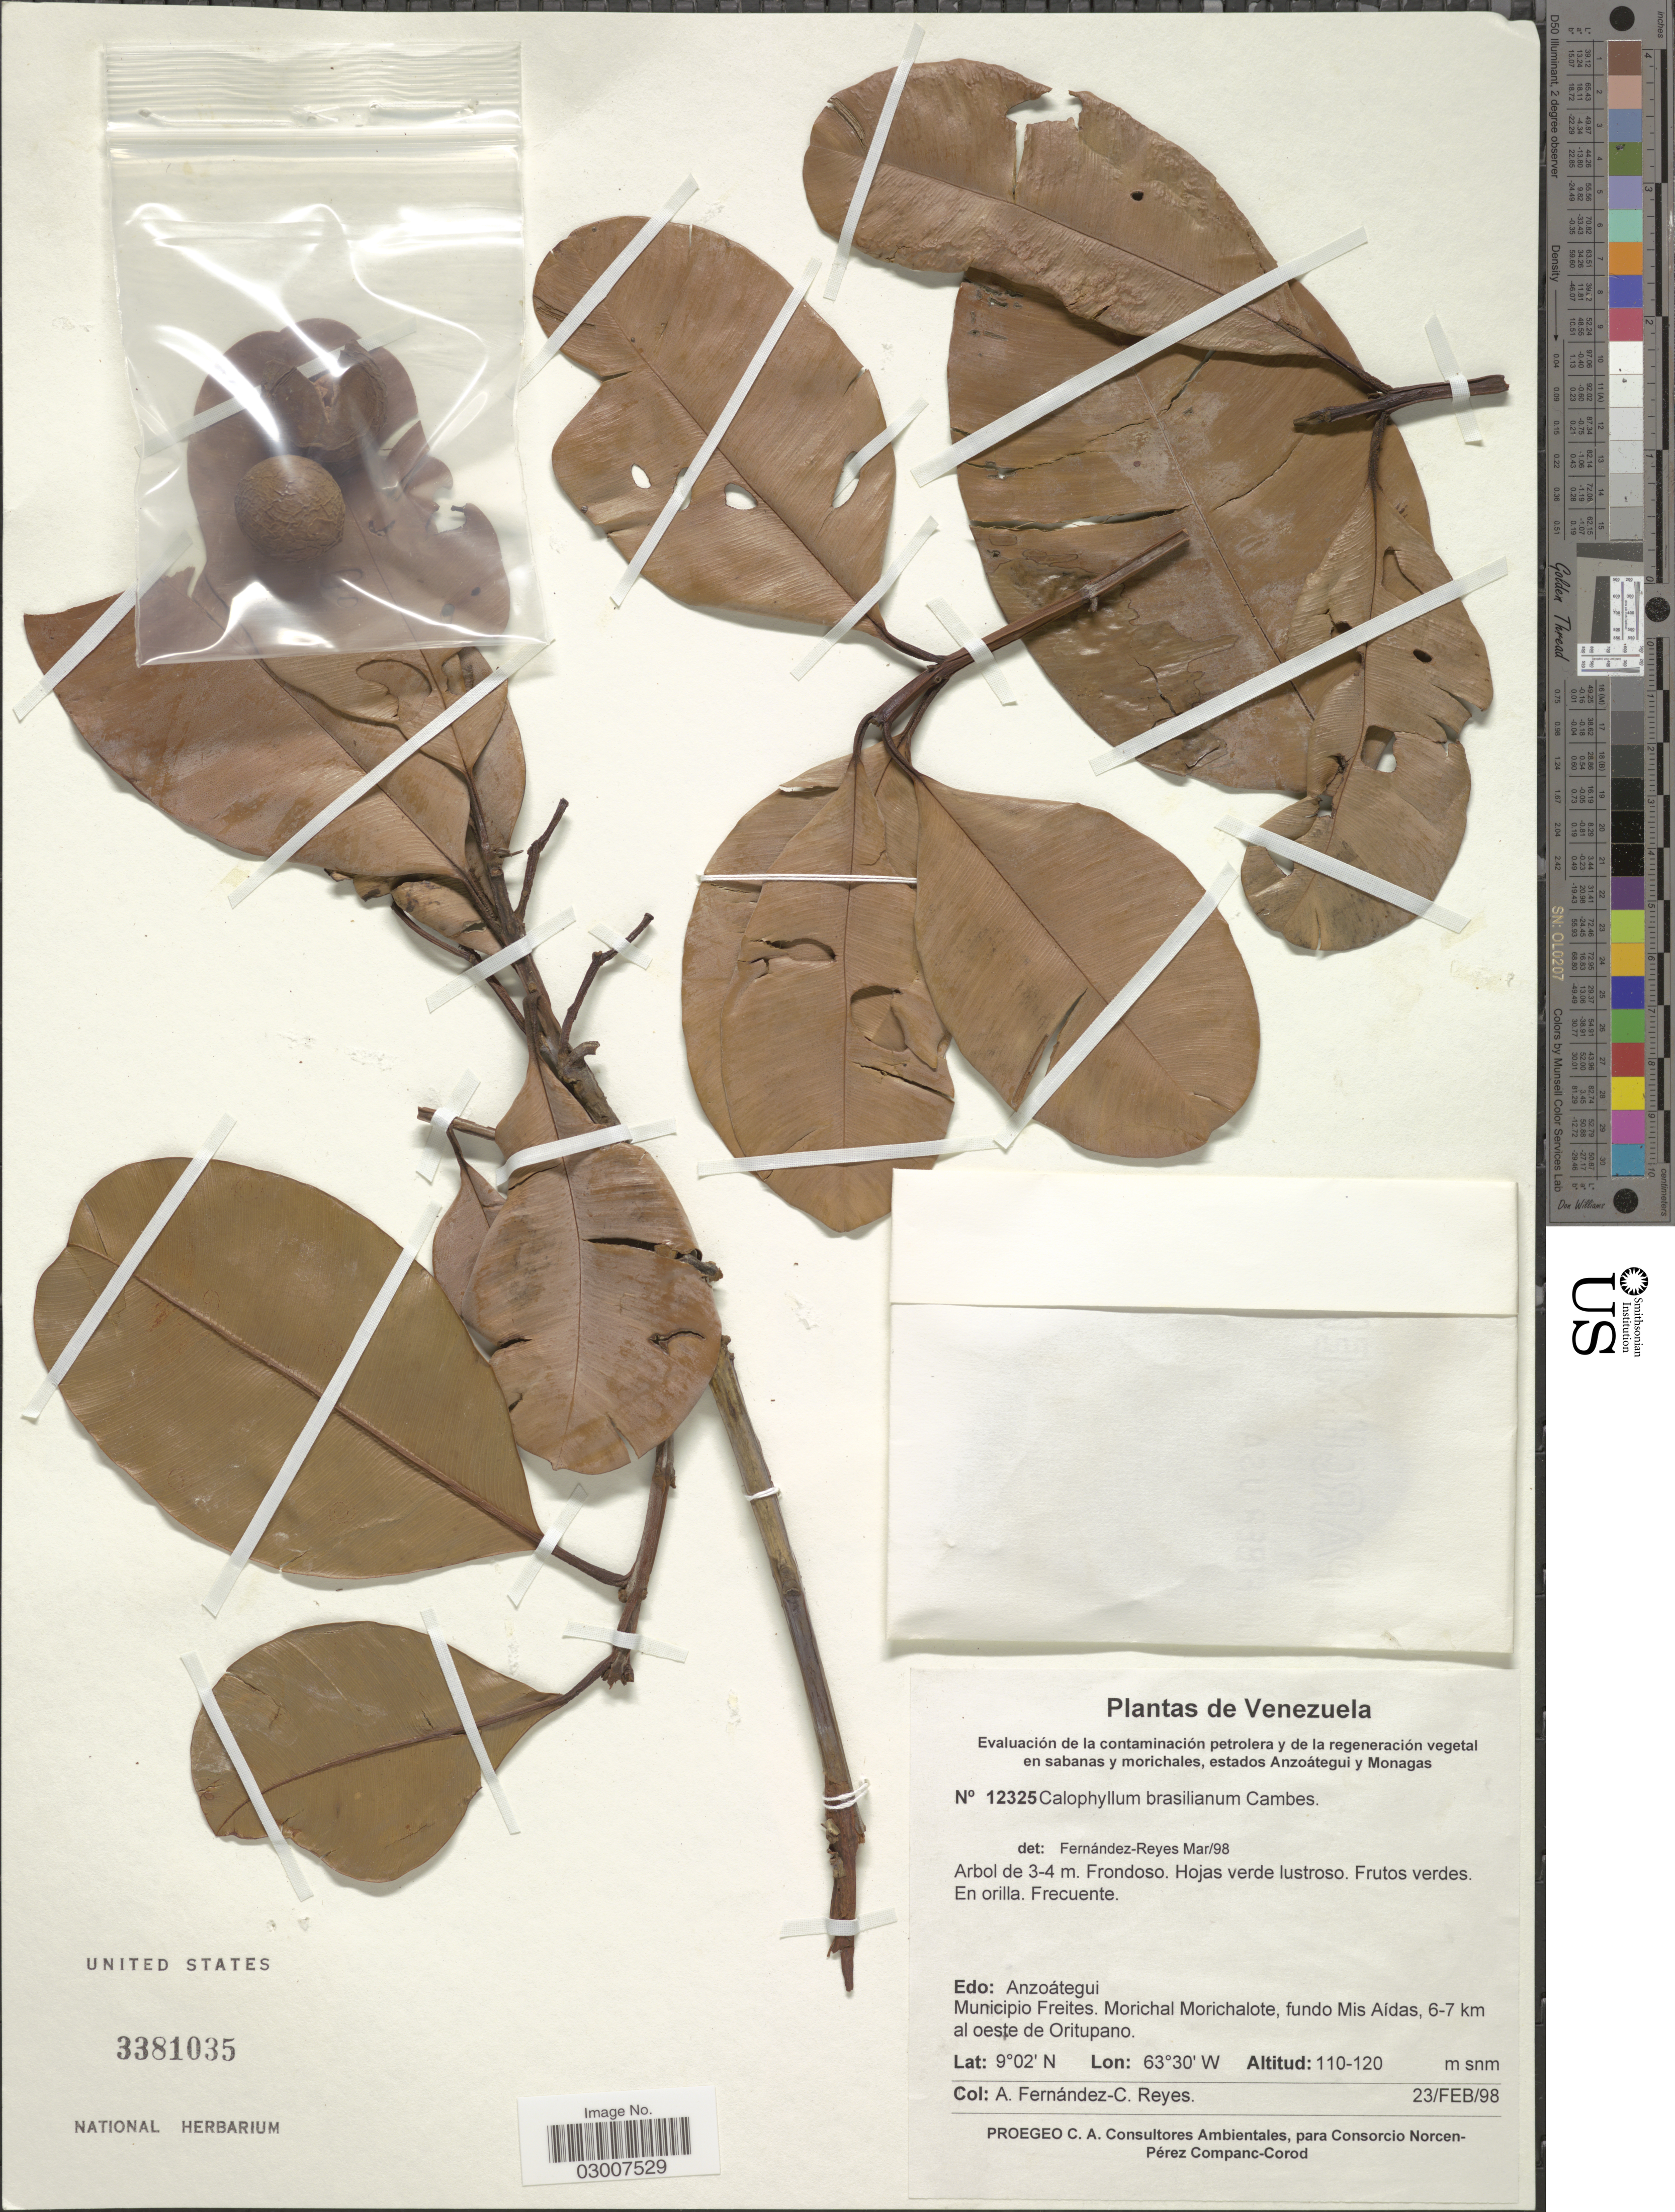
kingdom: Plantae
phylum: Tracheophyta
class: Magnoliopsida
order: Malpighiales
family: Calophyllaceae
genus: Calophyllum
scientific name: Calophyllum brasiliense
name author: Cambess.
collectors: Á. Fernández & C. Reyes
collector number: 12325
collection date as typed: Transcribed d/m/y: 23/2/98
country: Venezuela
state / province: Anzoategui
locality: Municipio Freites. Morichal Morichalote, fundo Mis Aídas, 6-7 km al oeste de Oritupano.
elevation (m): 110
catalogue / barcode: US 3381035